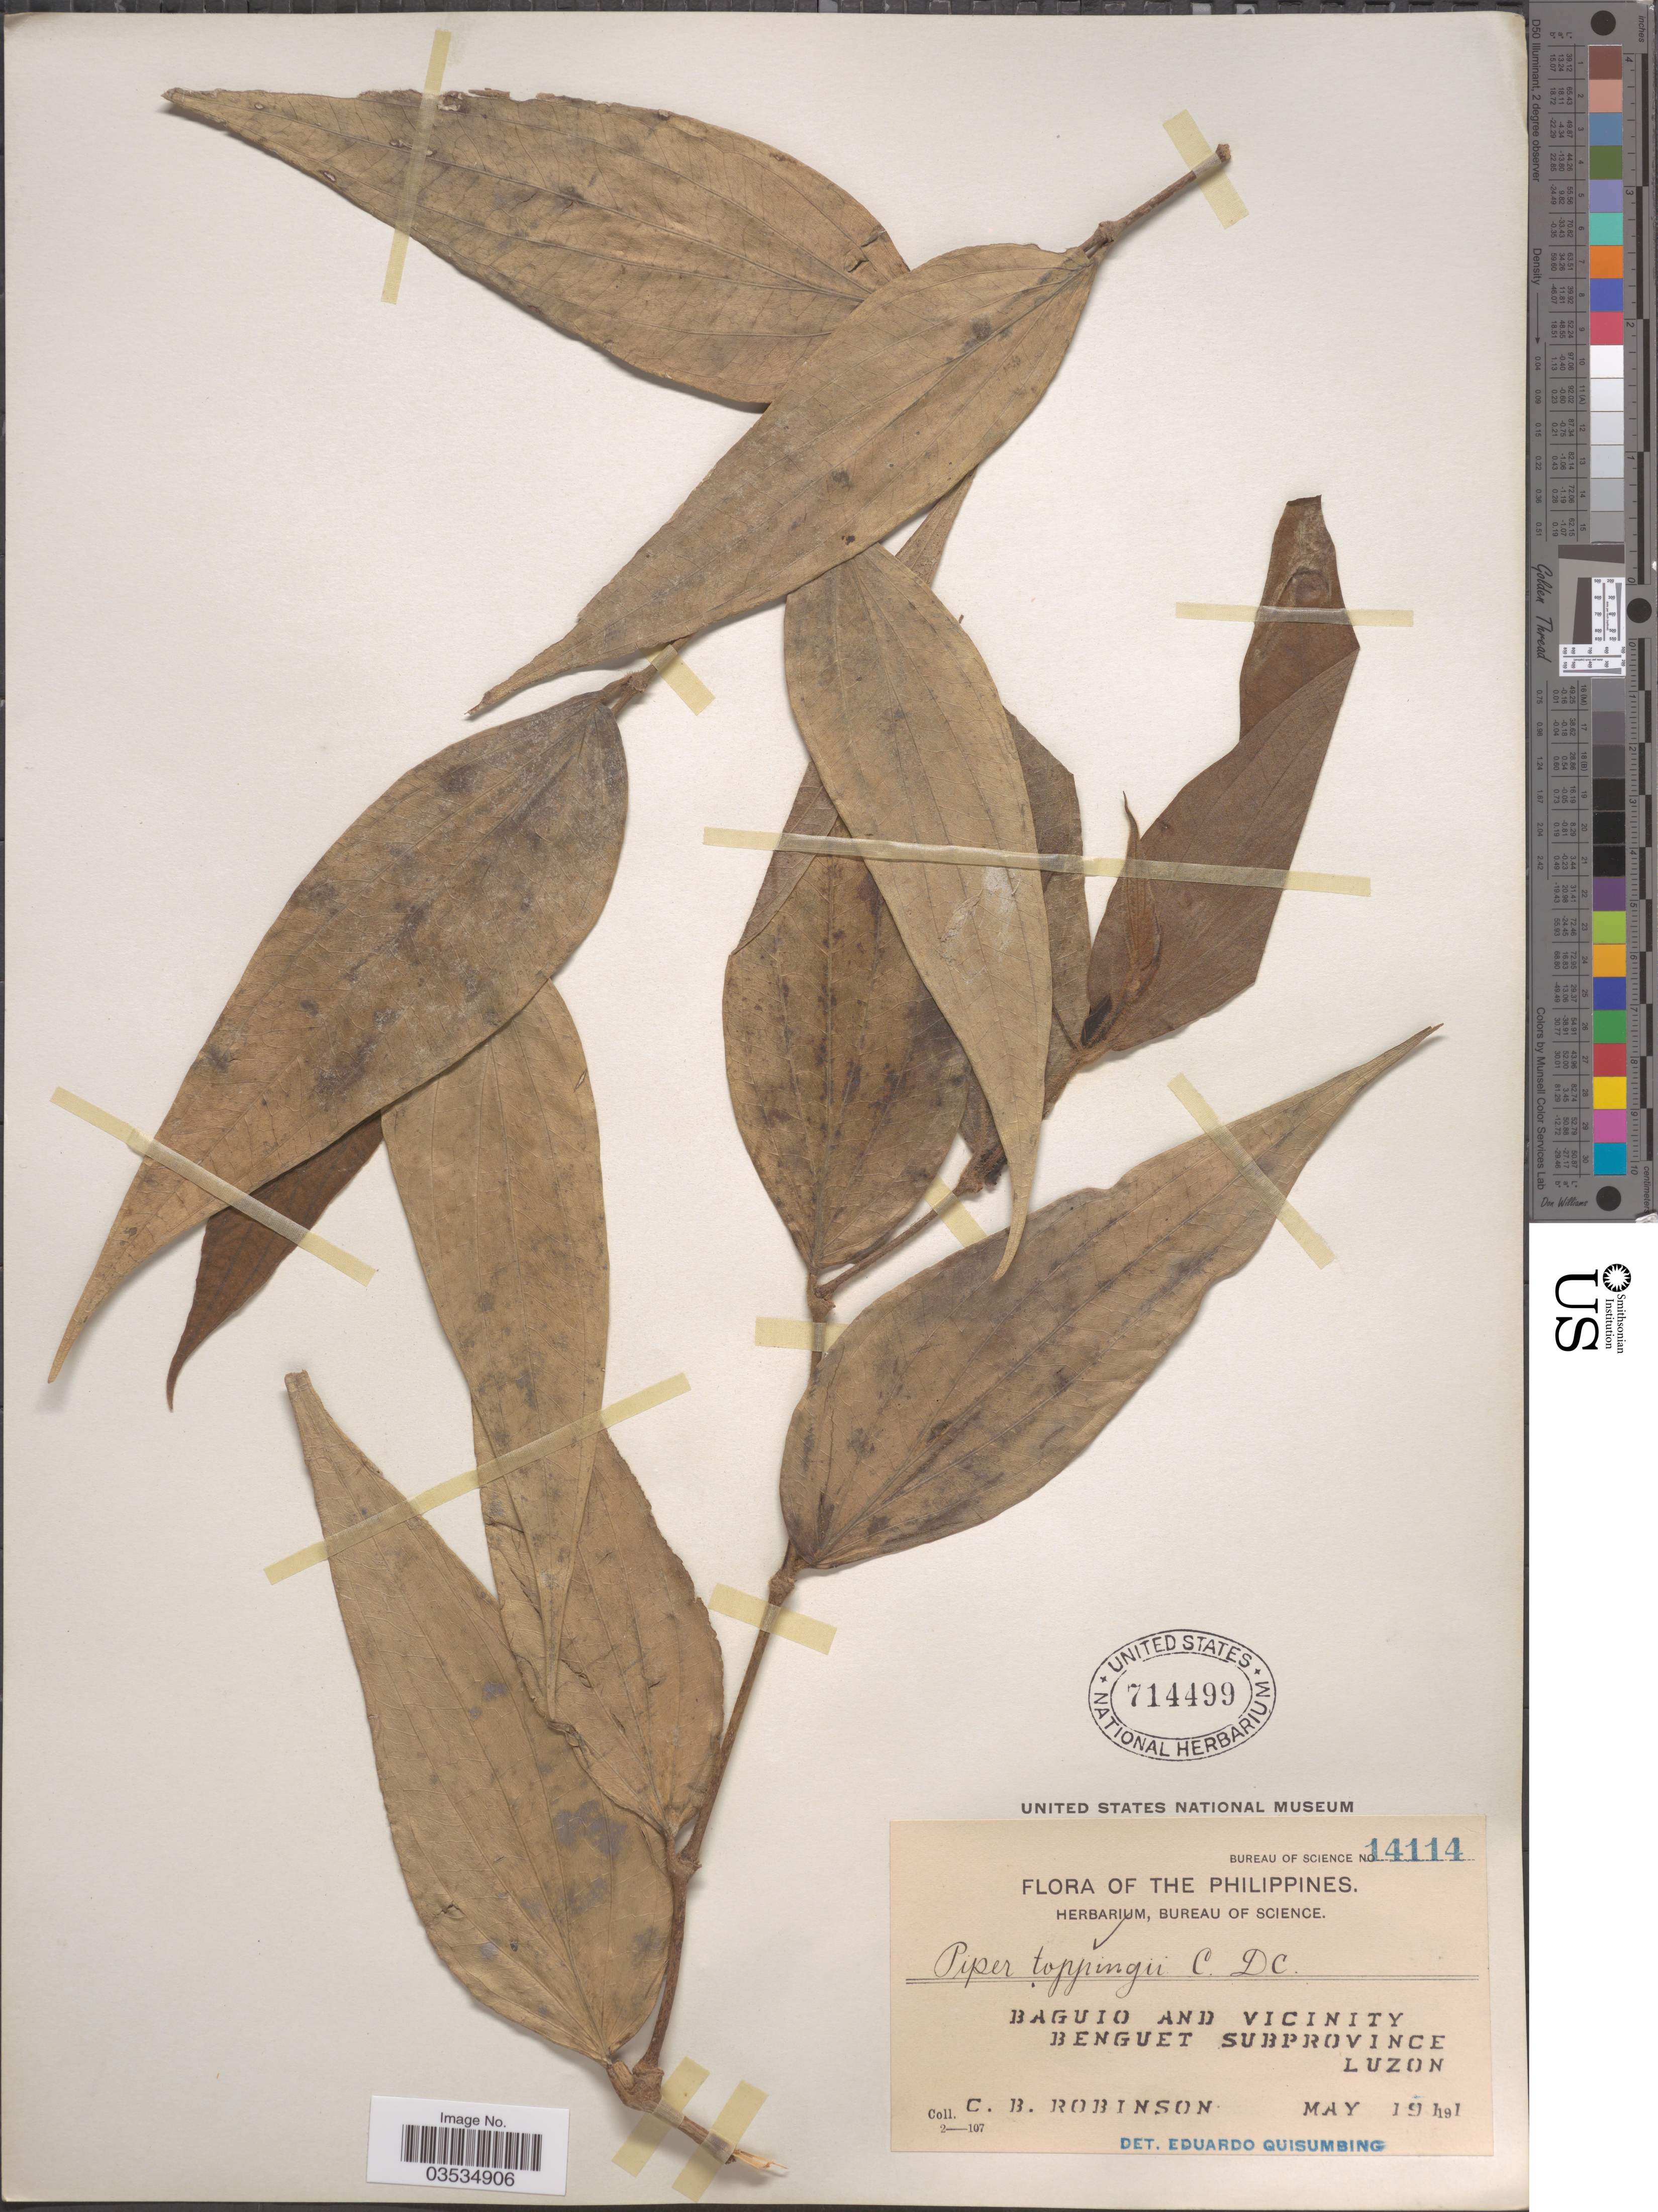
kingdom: Plantae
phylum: Tracheophyta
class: Magnoliopsida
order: Piperales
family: Piperaceae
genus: Piper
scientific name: Piper toppingii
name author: C. DC. in Elmer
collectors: C. Robinson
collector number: Bureau of Science 14114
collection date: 1911-05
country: Philippines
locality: Baguio and Vicinity. Benguet Subprovince. Luzon.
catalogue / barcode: US 714499